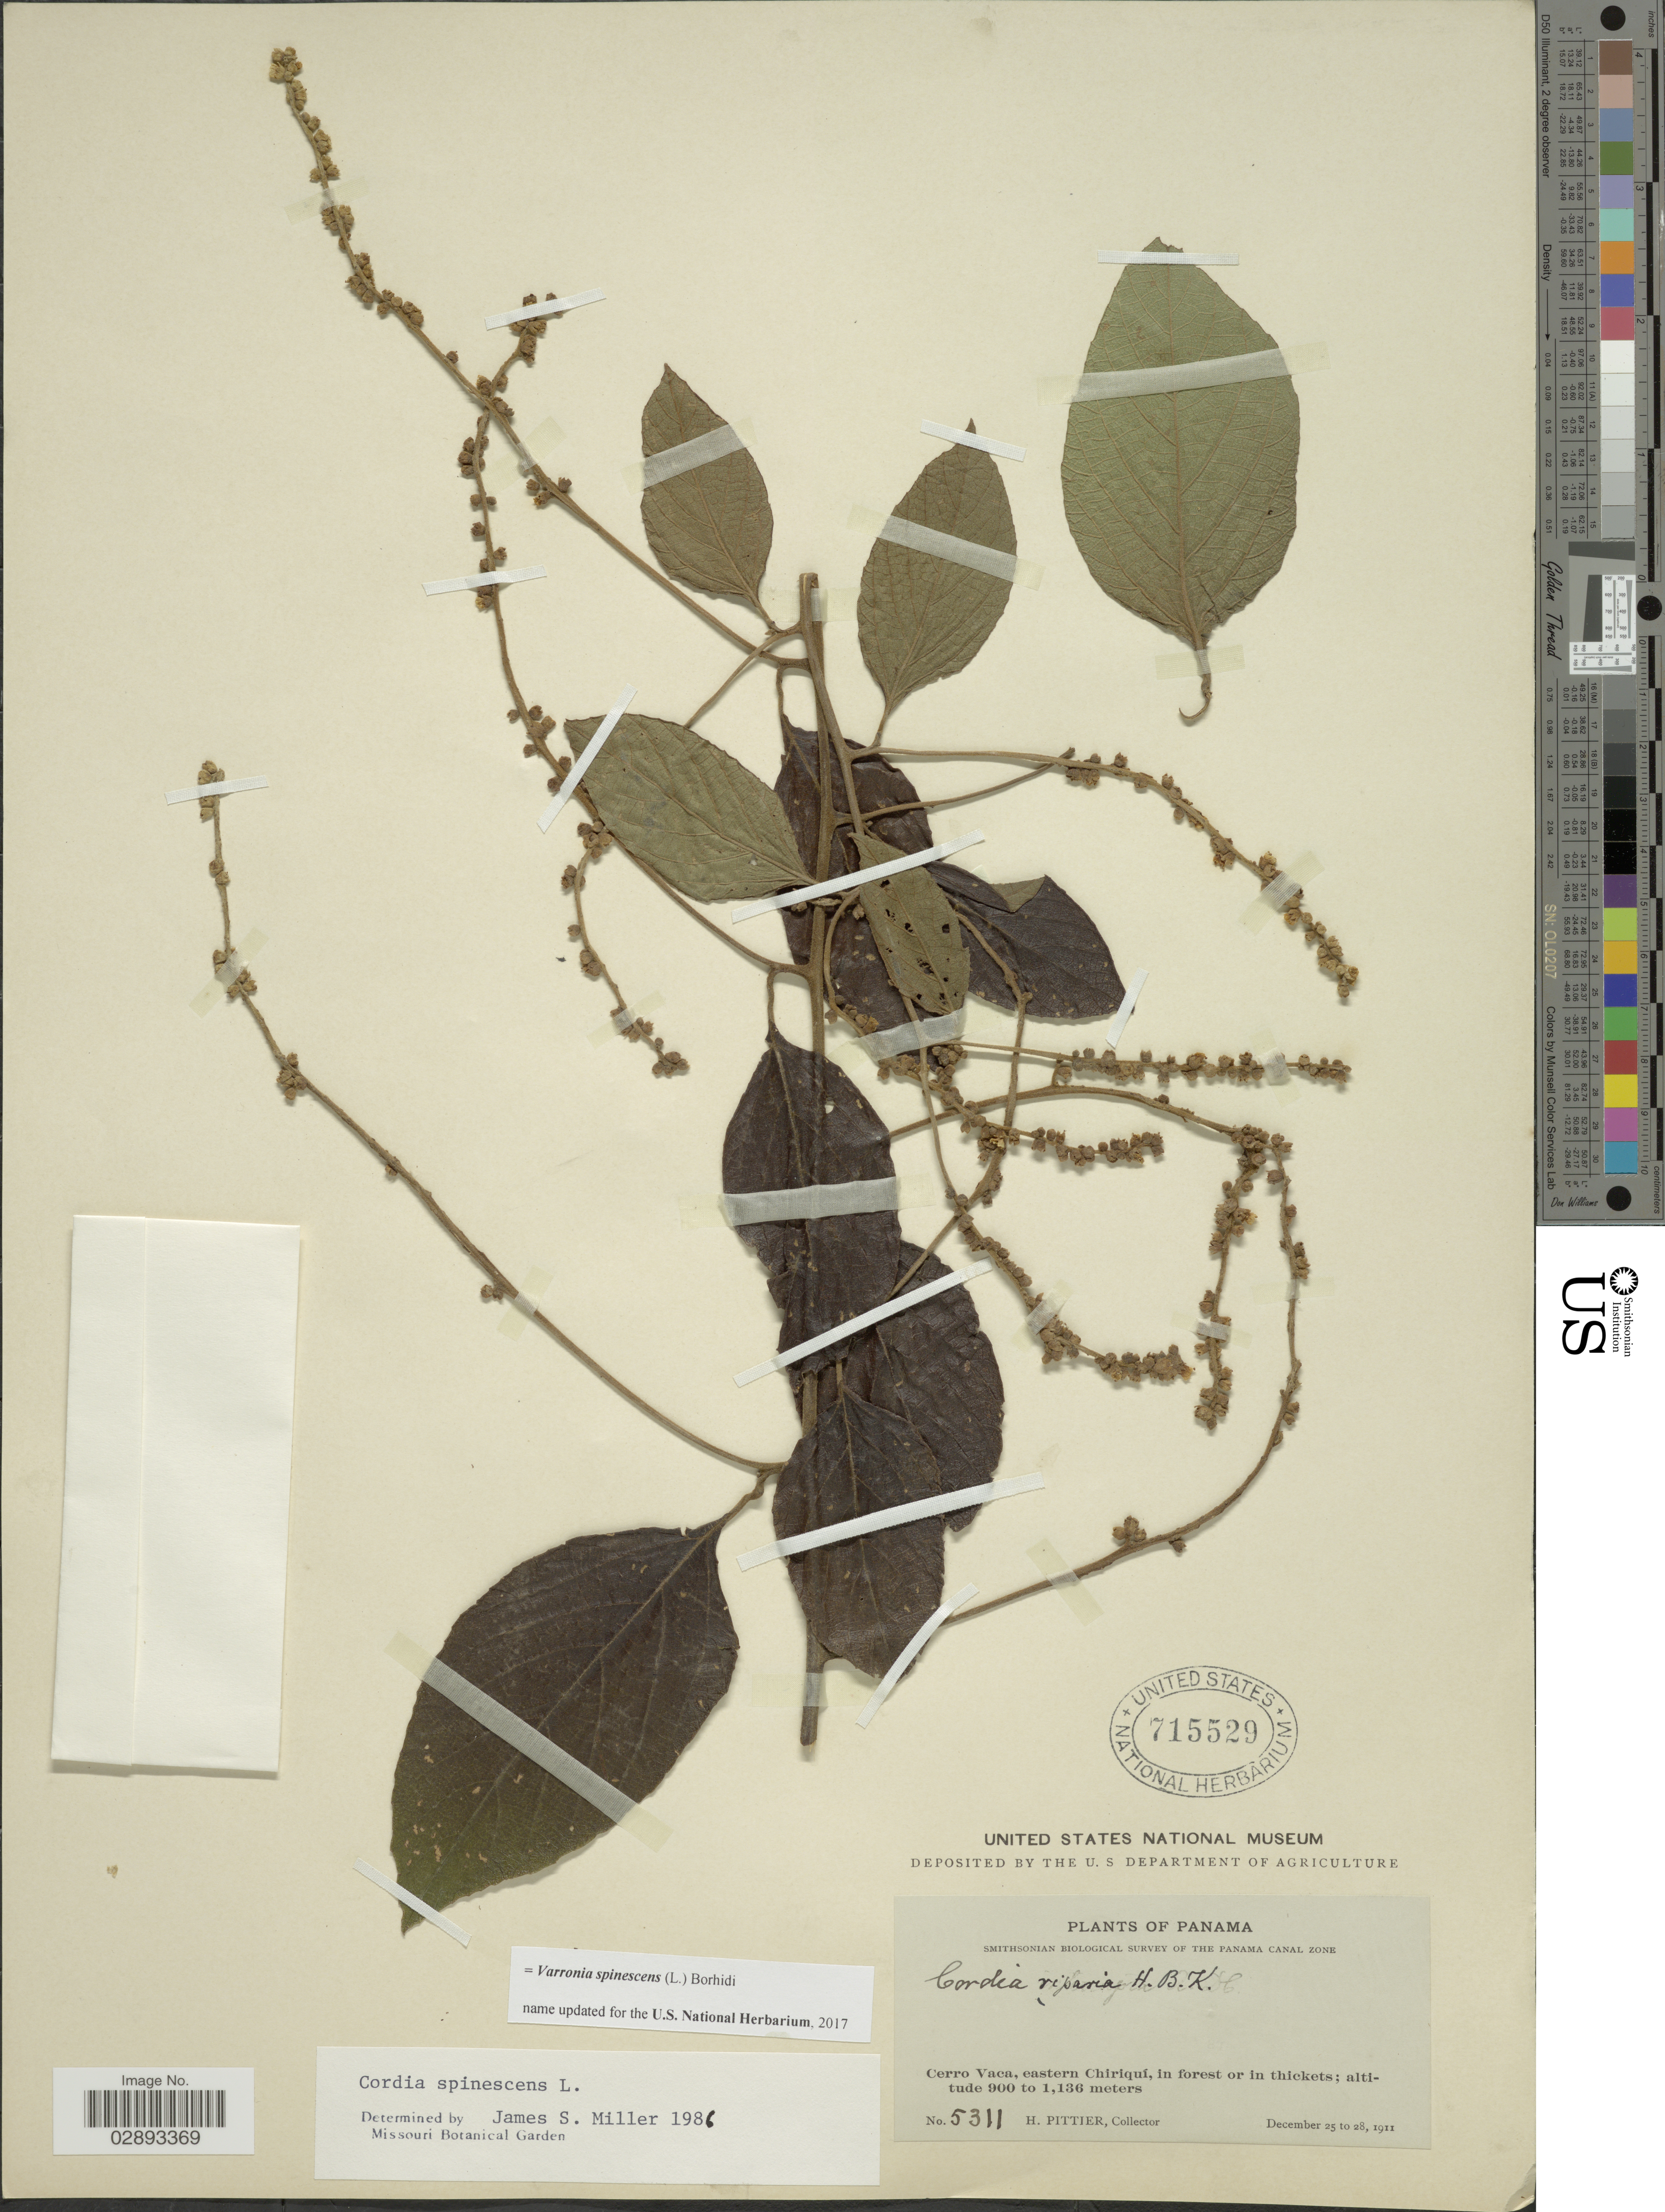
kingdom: Plantae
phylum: Tracheophyta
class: Magnoliopsida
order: Boraginales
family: Cordiaceae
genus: Varronia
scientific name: Varronia spinescens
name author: (L.) Borhidi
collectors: H. F. Pittier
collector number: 5311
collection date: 1911-12-25/1911-12-28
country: Panama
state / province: Chiriqui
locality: Cerro Vaca, eastern Chiriquí, in forest or in thickets.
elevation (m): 900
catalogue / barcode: US 715529